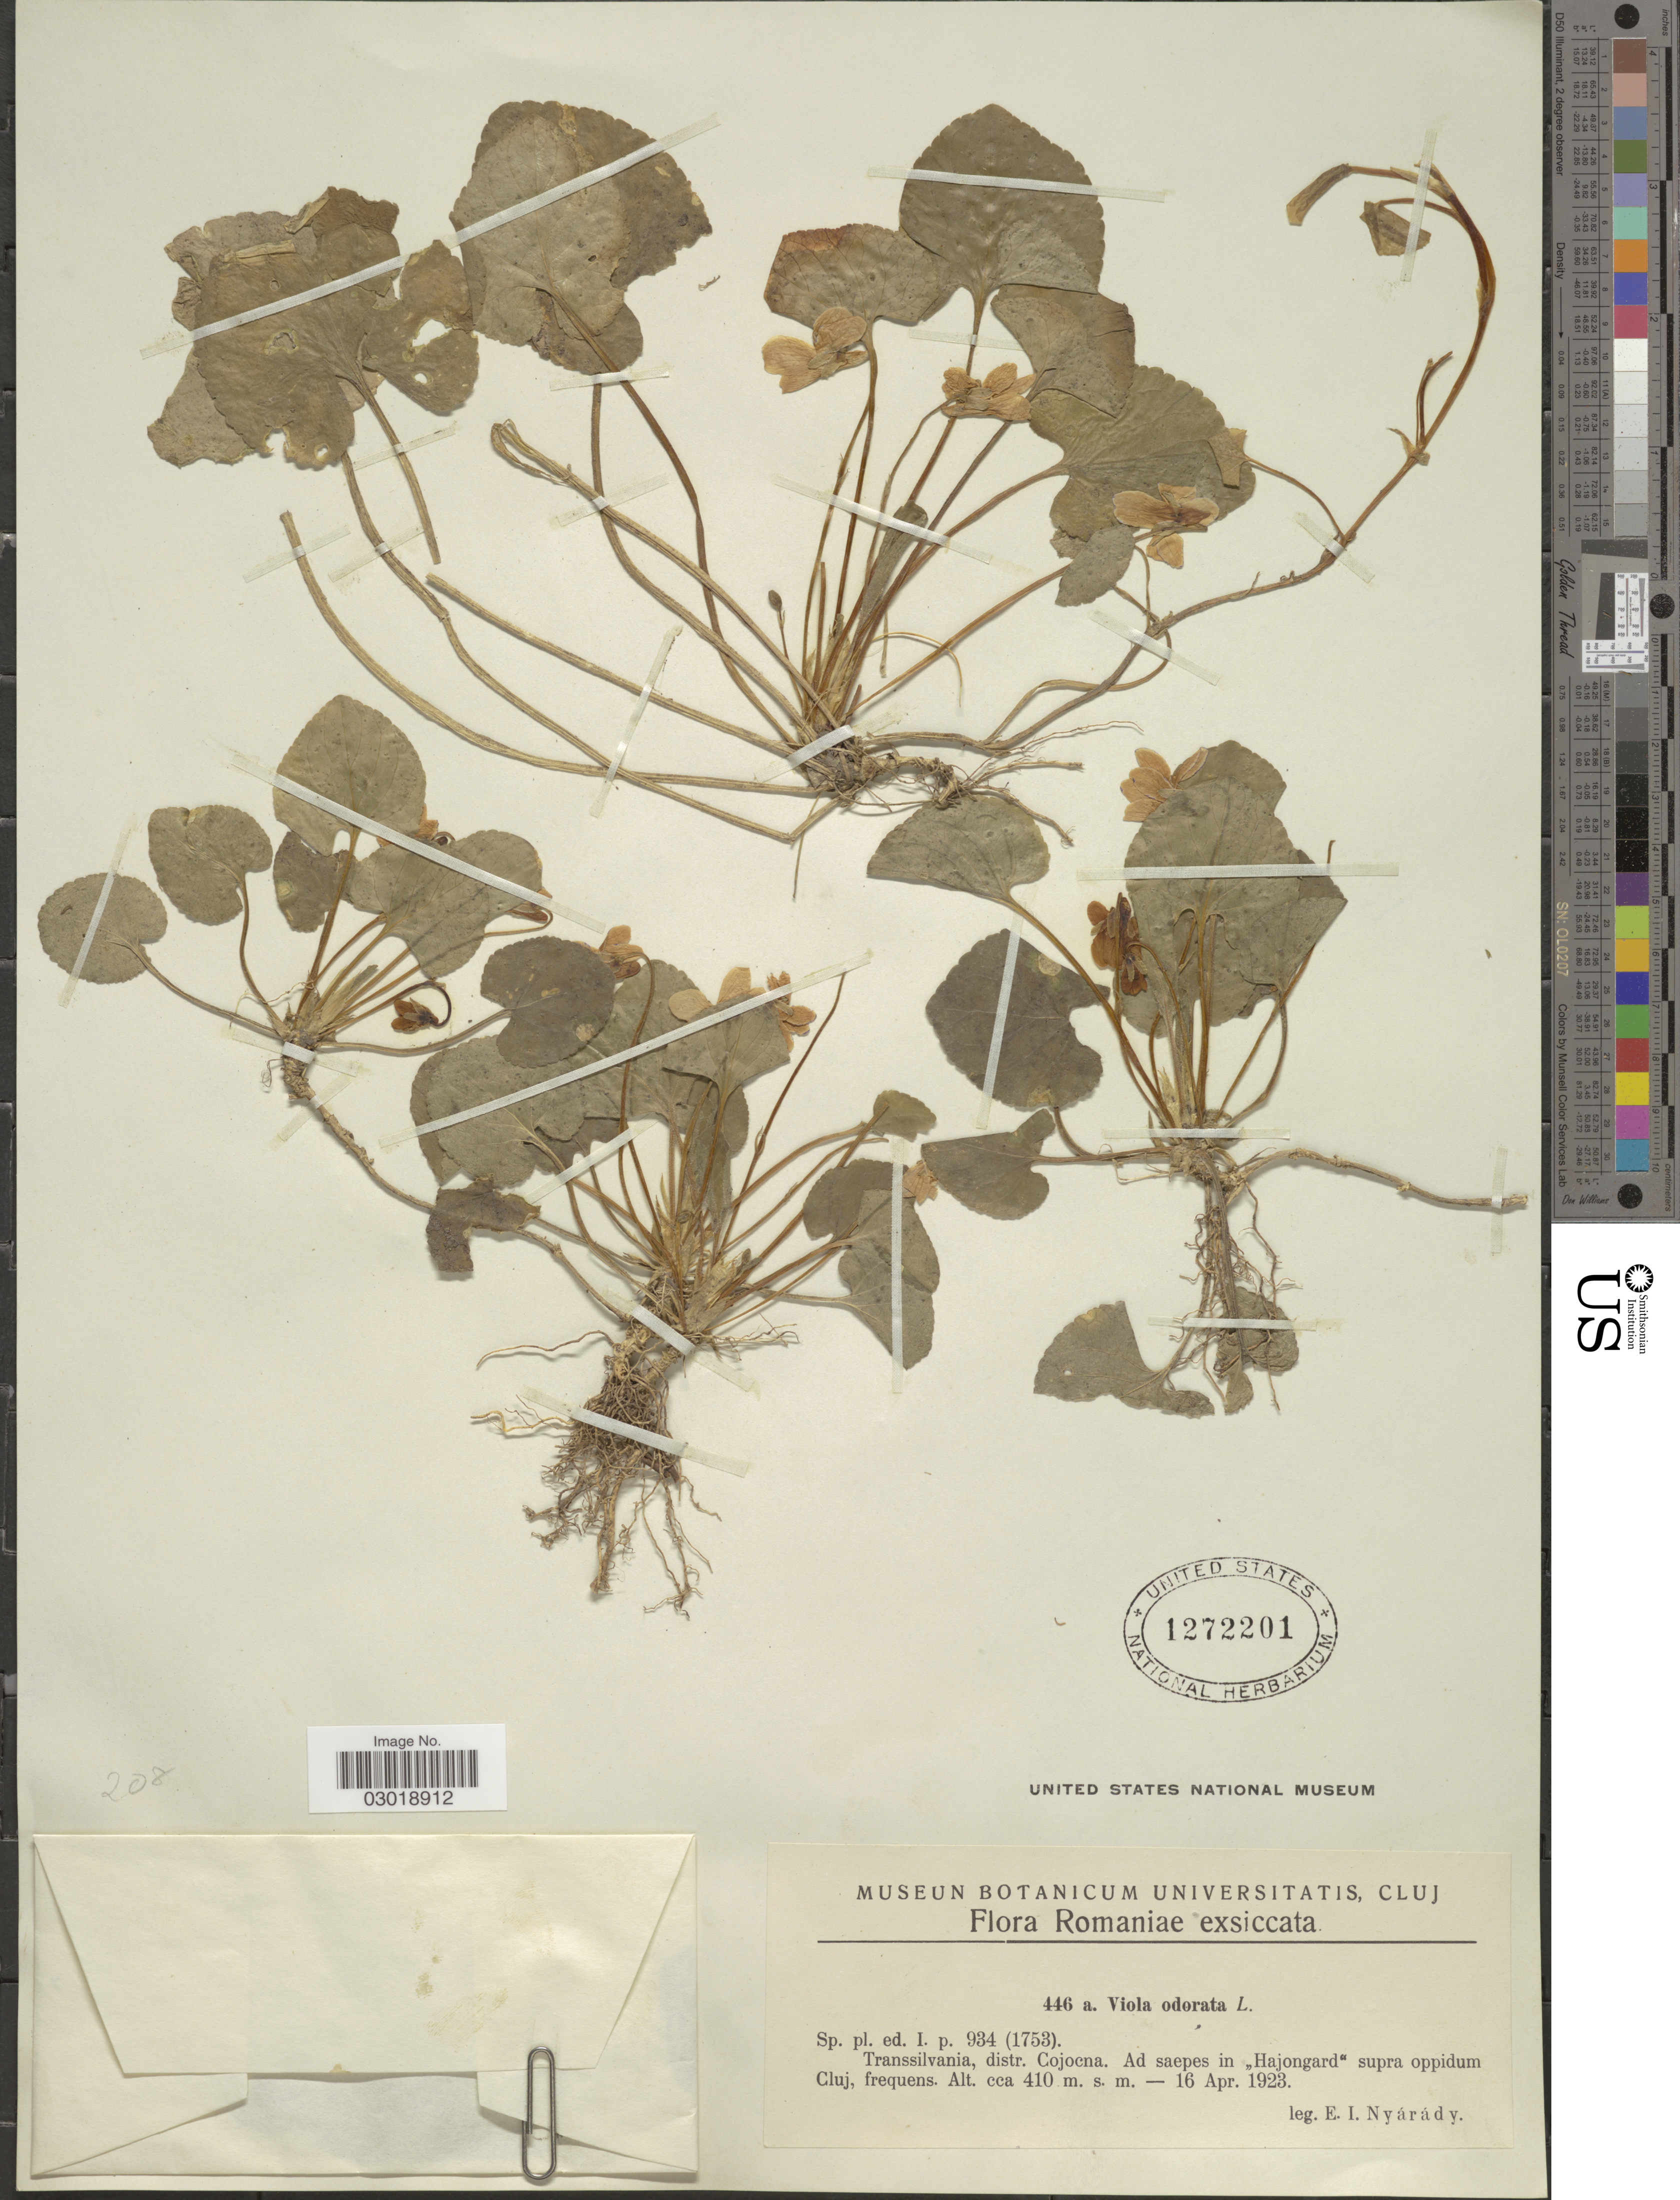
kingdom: Plantae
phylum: Tracheophyta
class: Magnoliopsida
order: Malpighiales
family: Violaceae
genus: Viola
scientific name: Viola odorata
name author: L.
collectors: E. Nyárády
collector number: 446a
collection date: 1923-04-16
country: Romania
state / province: Cluj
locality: Transsilvania, distr. Cojocna. Ad saepes in "Hajongard" supra oppidum Cluj.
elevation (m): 410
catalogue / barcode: US 1272201